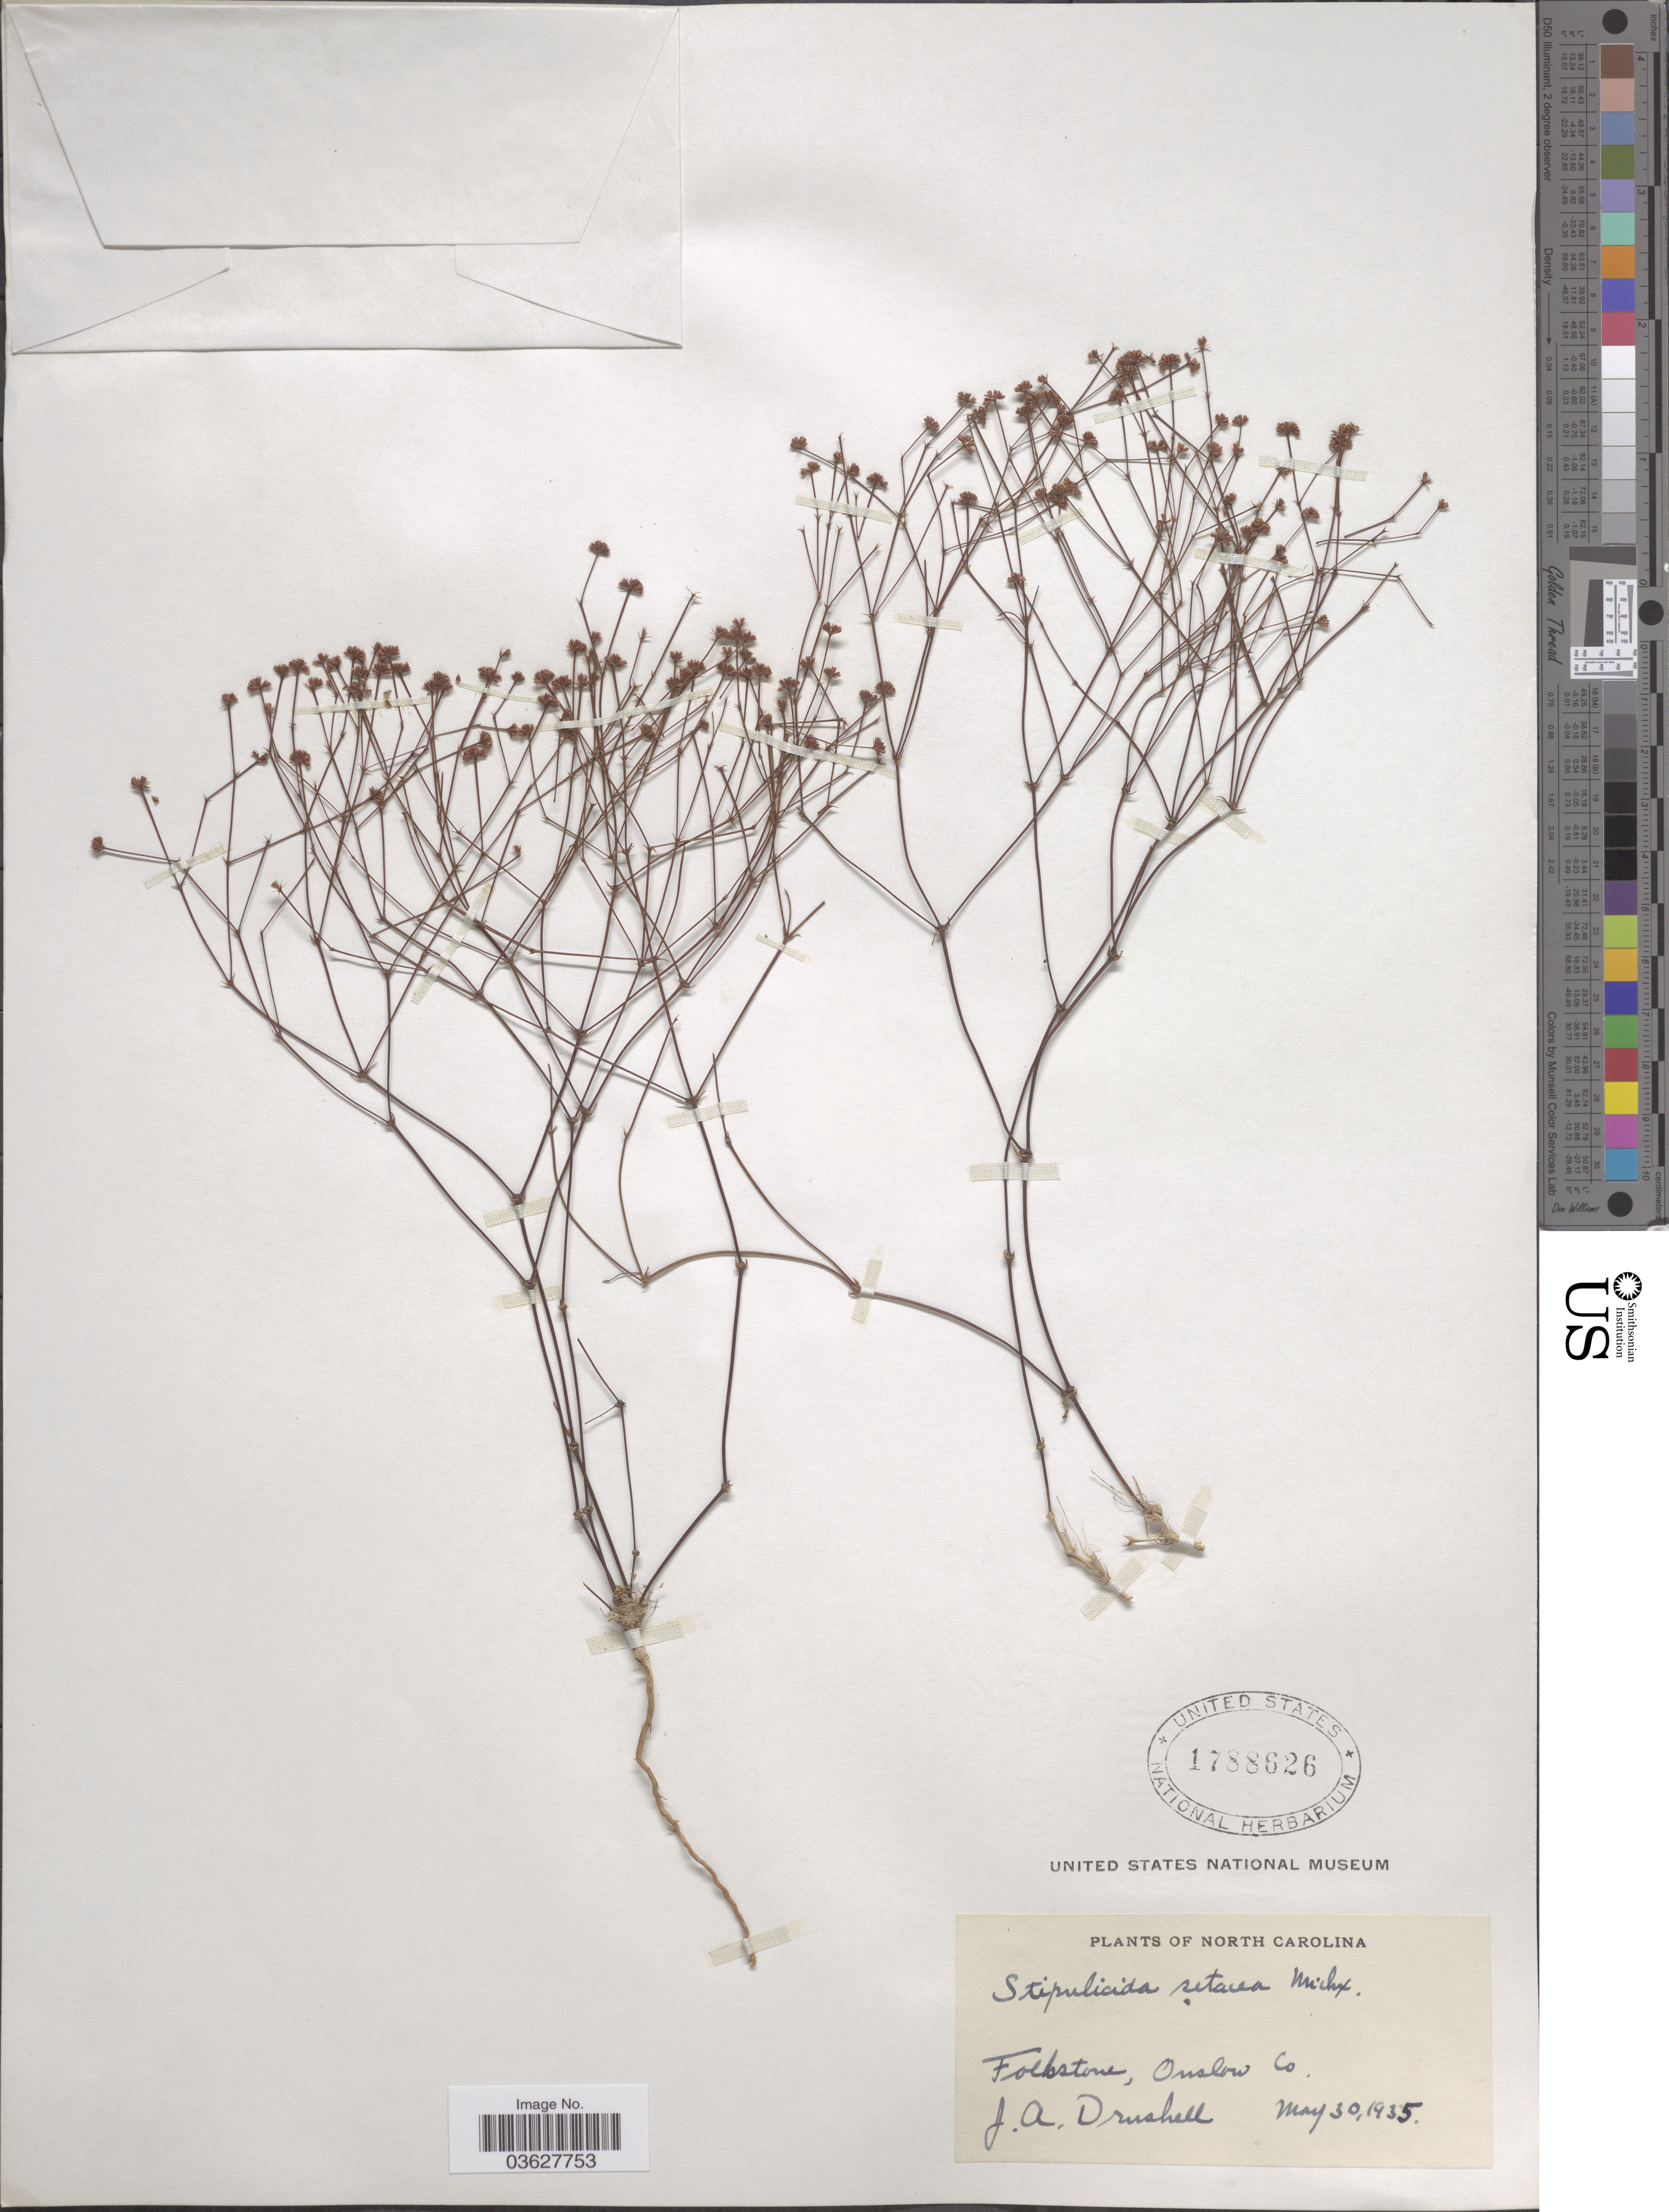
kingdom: Plantae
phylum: Tracheophyta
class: Magnoliopsida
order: Caryophyllales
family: Caryophyllaceae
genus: Stipulicida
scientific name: Stipulicida setacea var. setacea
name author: Michx.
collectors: J. A. Drushel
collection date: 1935-05-30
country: United States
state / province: North Carolina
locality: Folkstone, Onslow Co.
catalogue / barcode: US 1788626